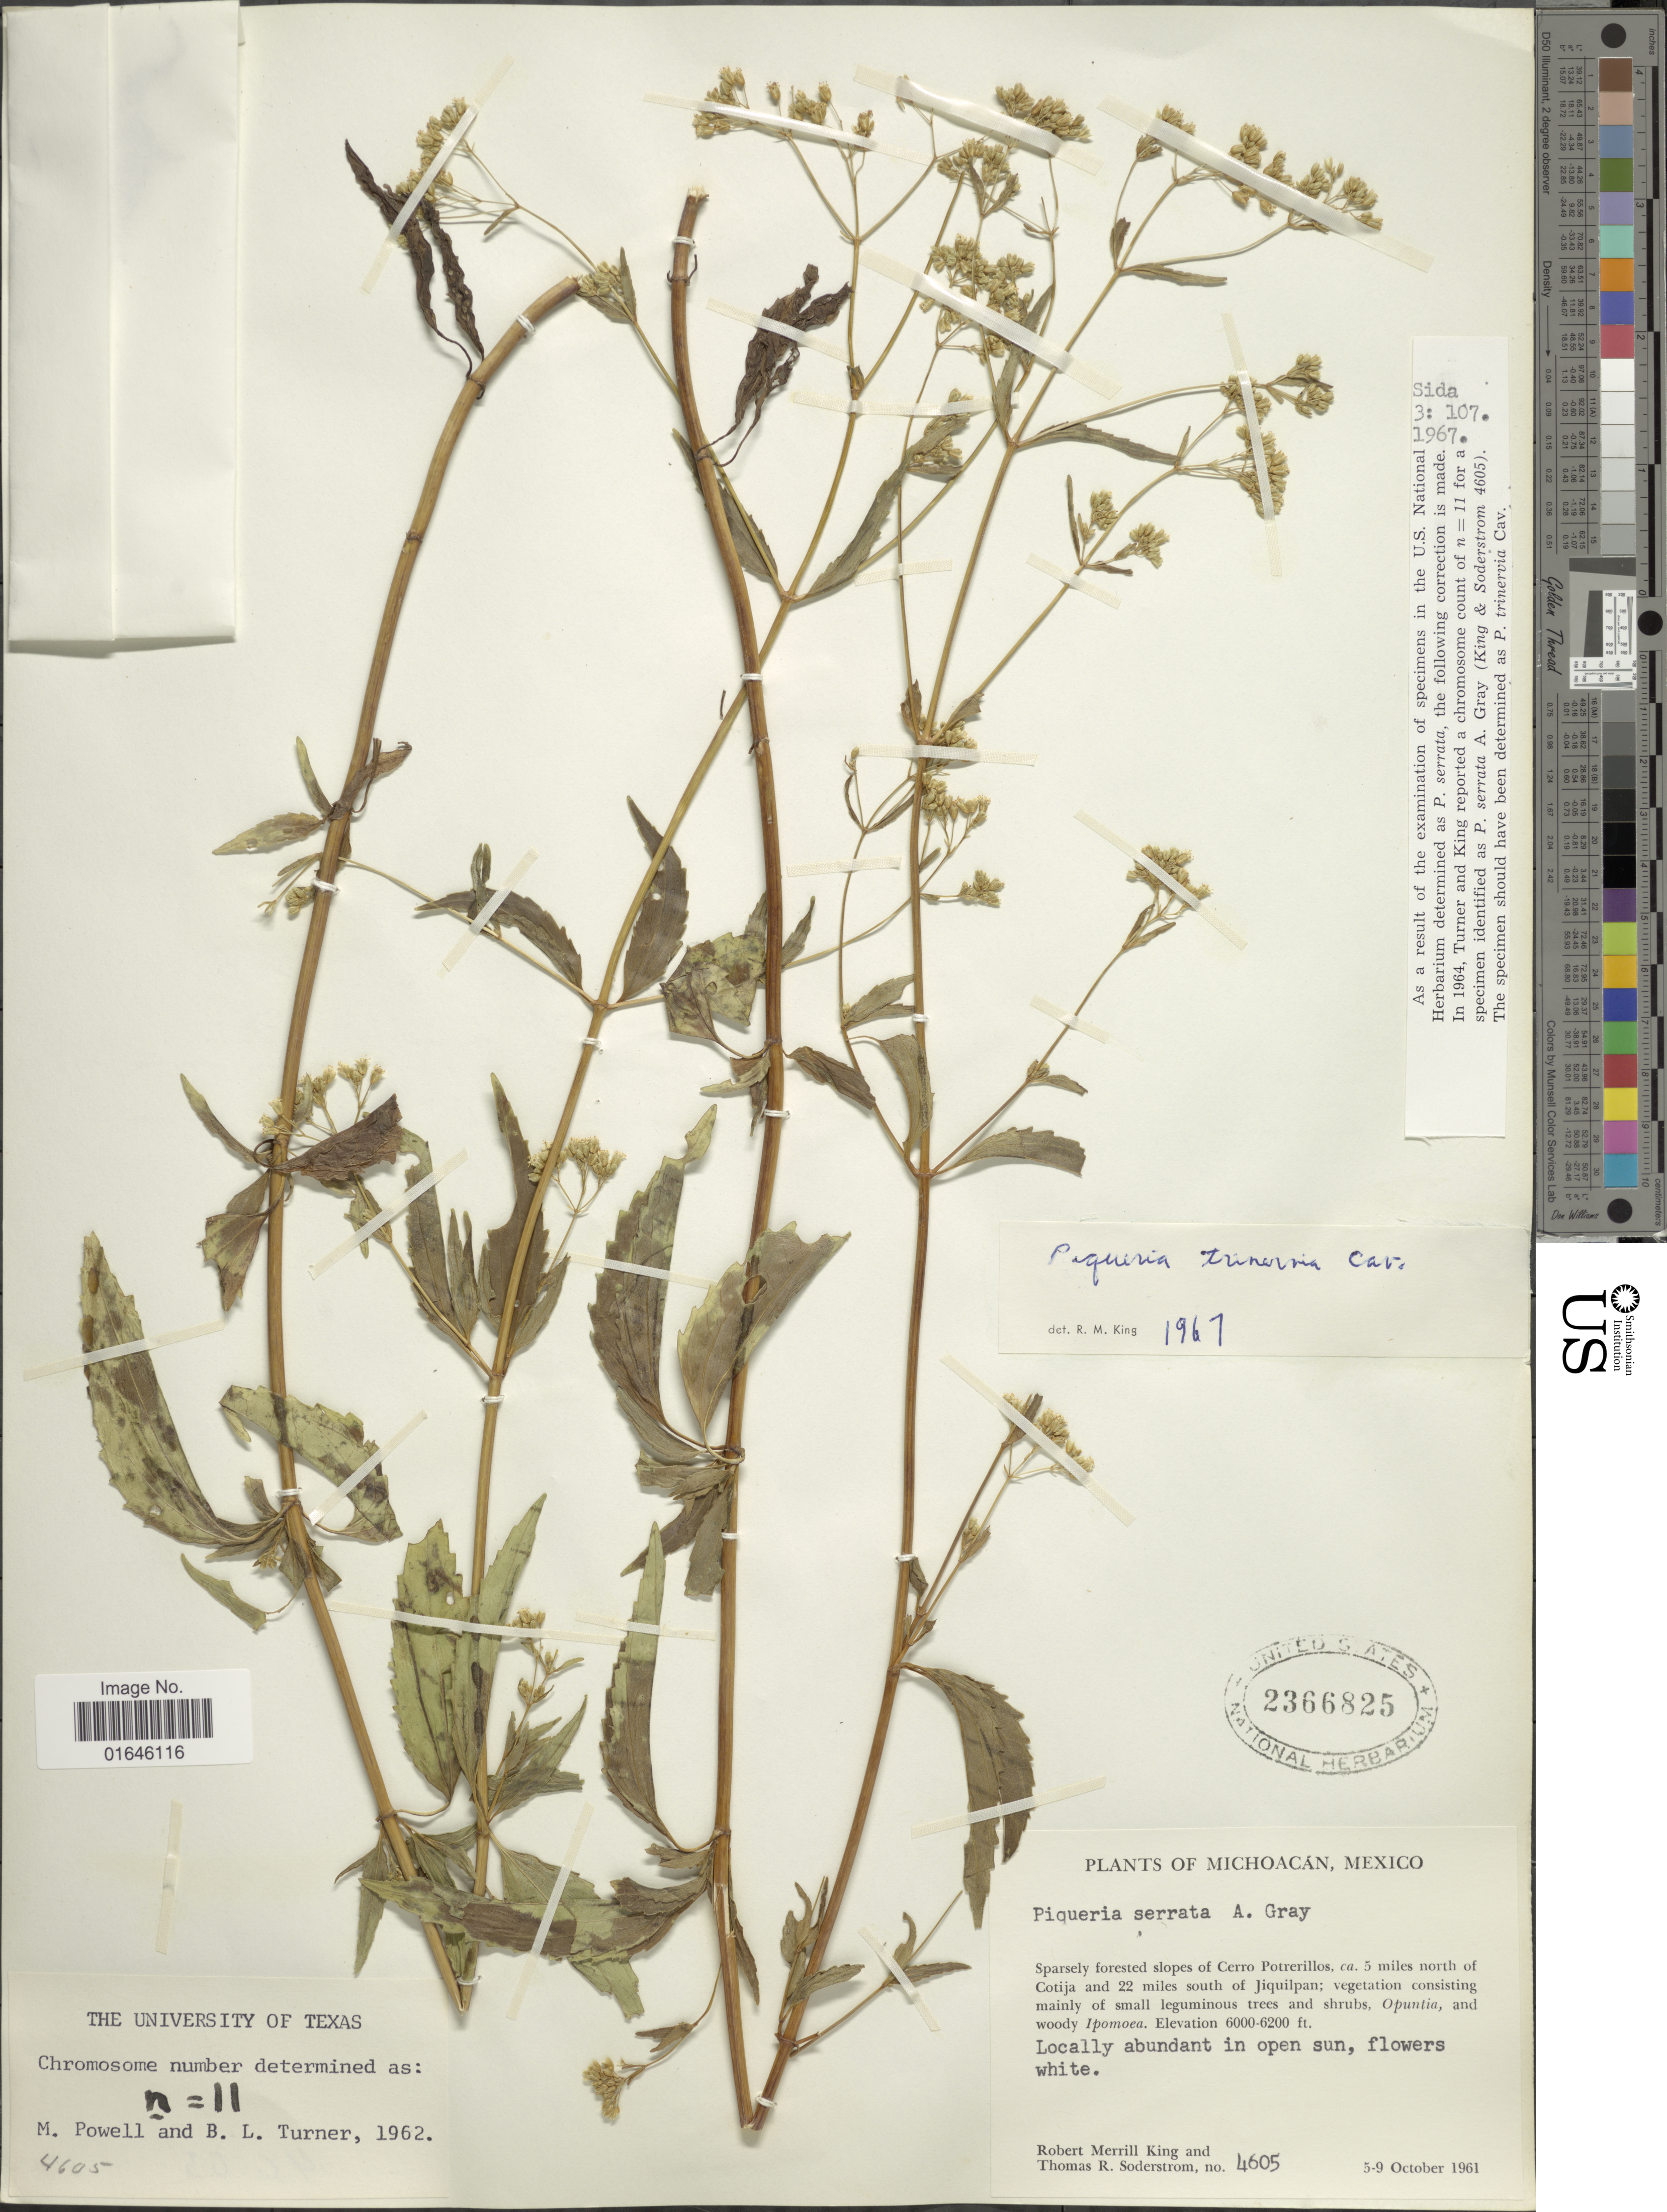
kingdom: Plantae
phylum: Tracheophyta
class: Magnoliopsida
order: Asterales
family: Asteraceae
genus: Piqueria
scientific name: Piqueria trinervia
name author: Cav.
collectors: R. M. King & T. R. Soderstrom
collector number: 4605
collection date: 1961-10-05/1961-10-19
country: Mexico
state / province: Michoacán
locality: Sparsely forested slopes of Cerro Potrerillos, ca. 5 miles north of Cotija and 22 miles south of Jiquilpan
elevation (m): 1829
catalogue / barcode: US 2366825